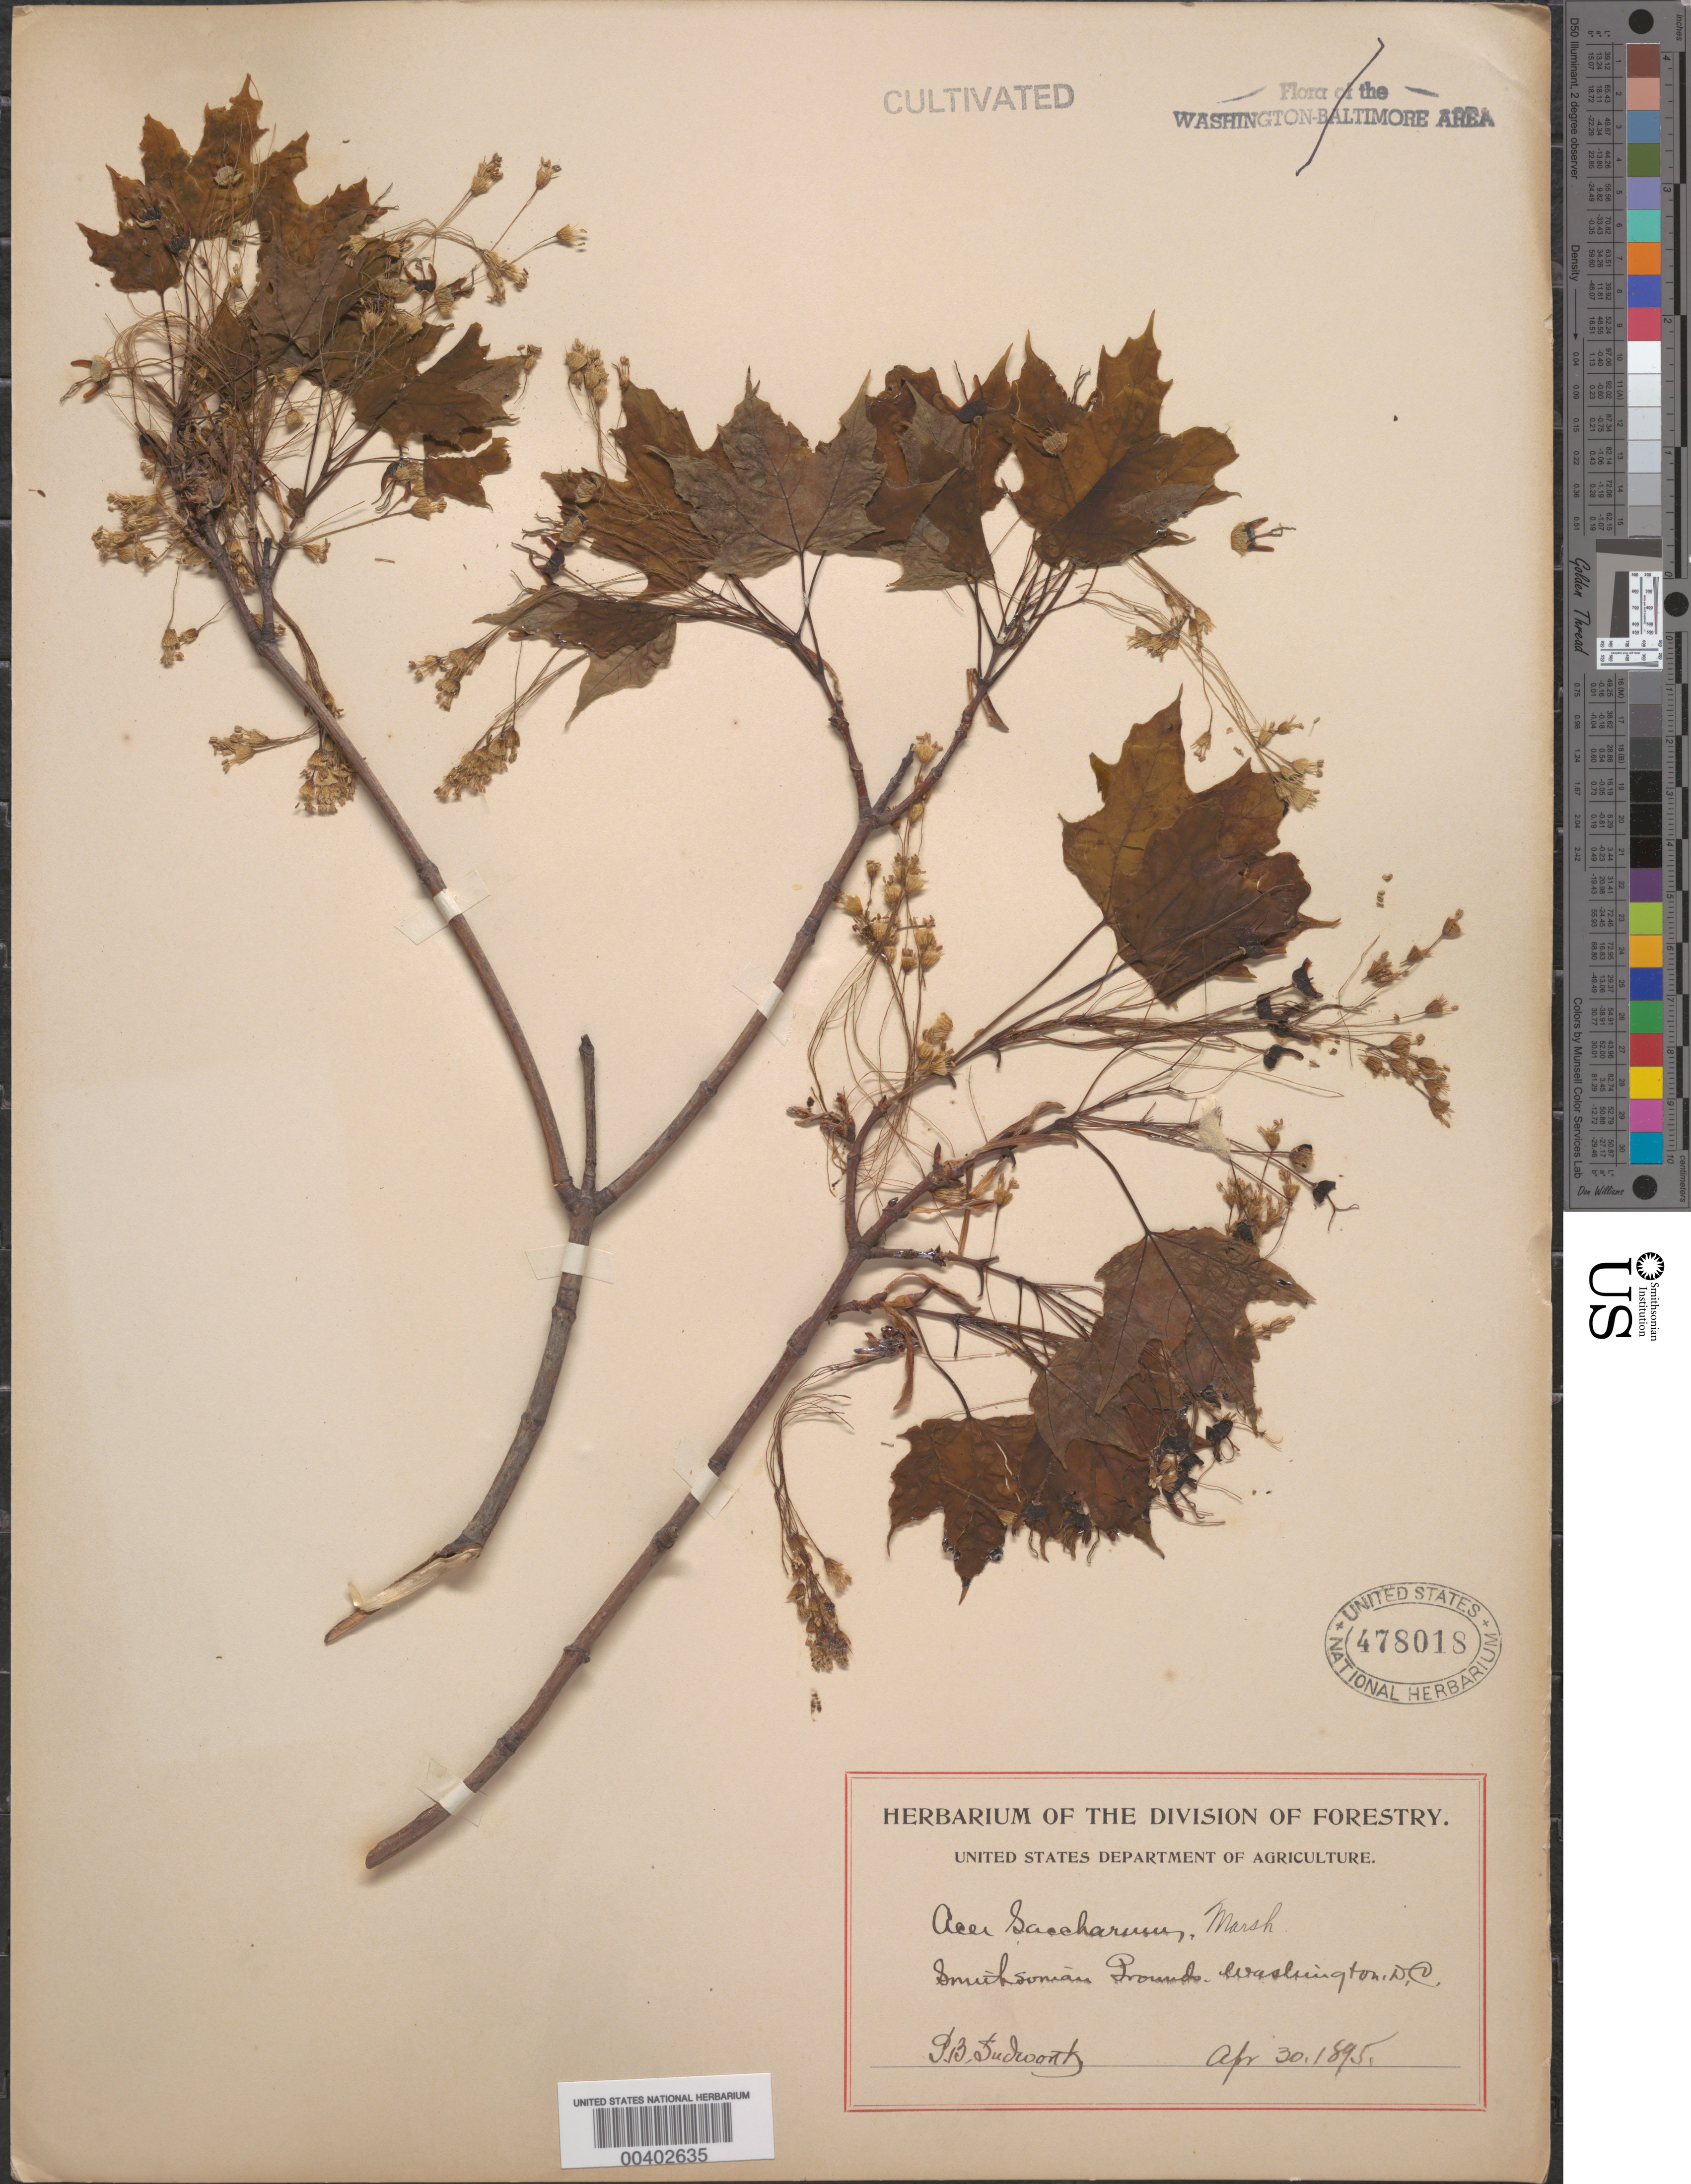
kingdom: Plantae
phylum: Tracheophyta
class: Magnoliopsida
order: Sapindales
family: Sapindaceae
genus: Acer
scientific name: Acer saccharum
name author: Marshall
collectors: G. B. Sudworth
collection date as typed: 30 Apr 1895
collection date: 1895-04-30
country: United States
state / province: District of Columbia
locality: Smithsonian grounds, Washington DC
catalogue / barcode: US 478018